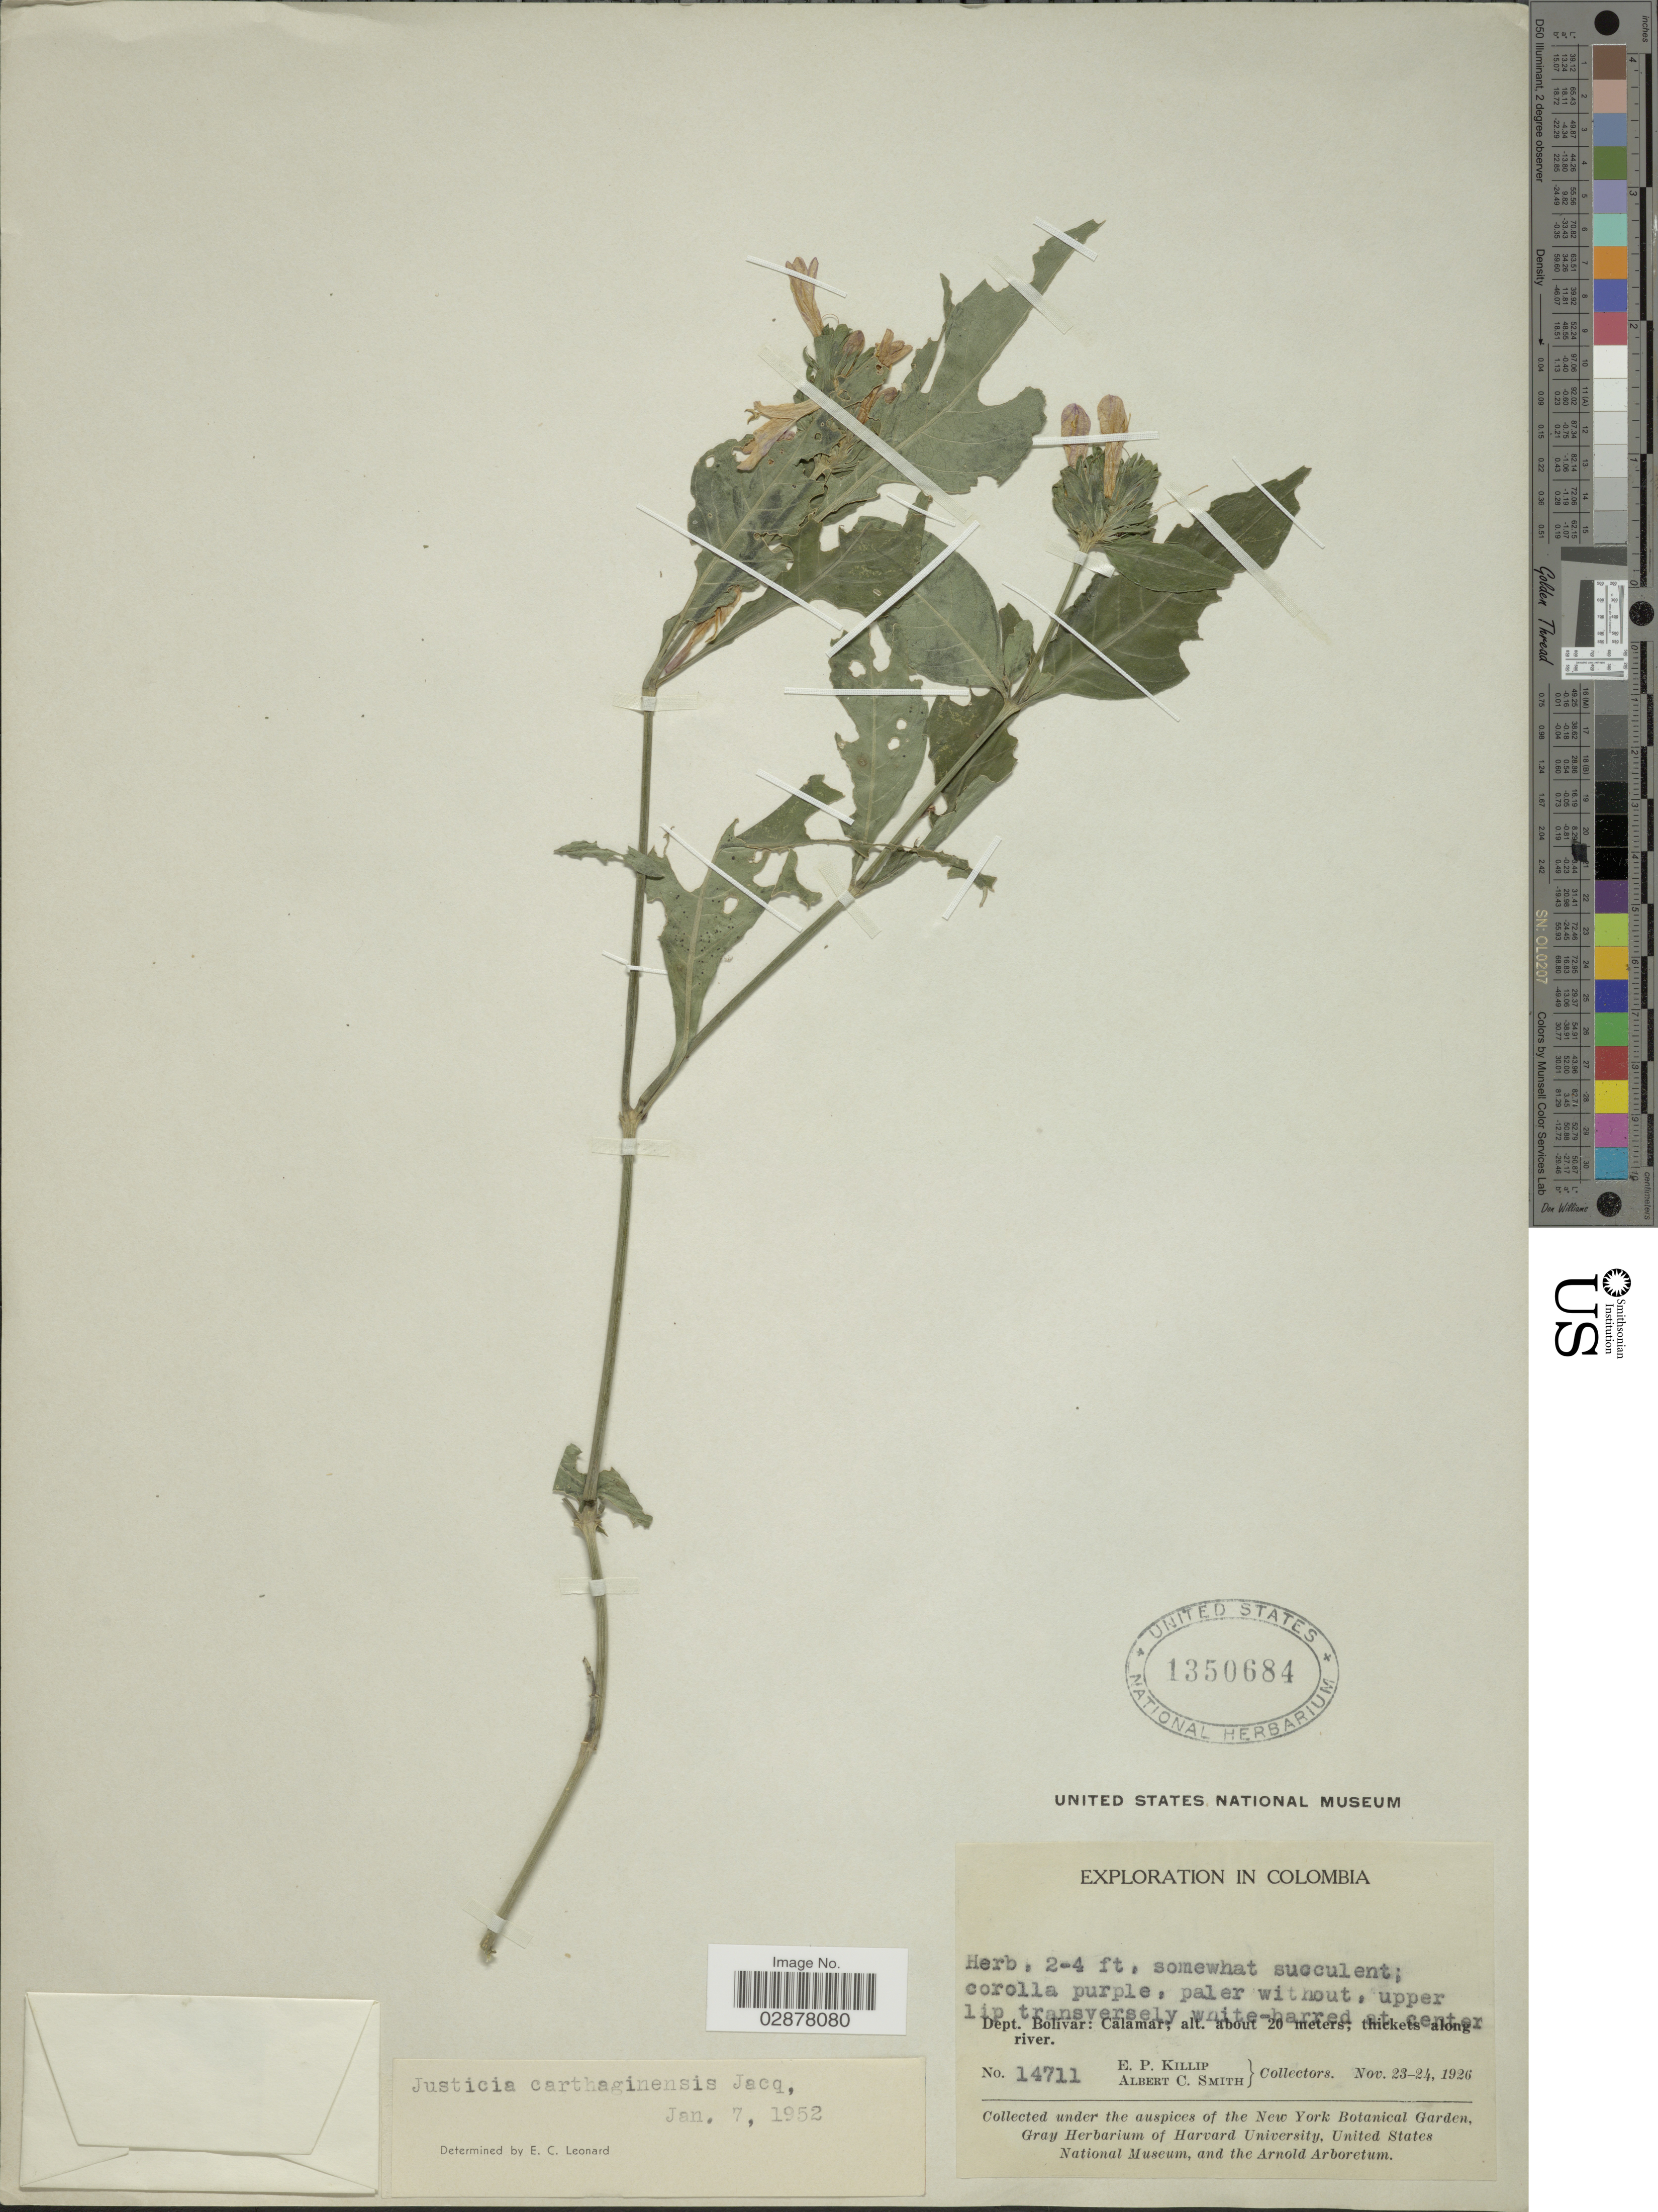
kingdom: Plantae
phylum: Tracheophyta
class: Magnoliopsida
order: Lamiales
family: Acanthaceae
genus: Justicia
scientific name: Justicia carthaginensis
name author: Jacq.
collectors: E. P. Killip & A. C. Smith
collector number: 14711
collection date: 1926-11-23/1926-11-24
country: Colombia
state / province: Bolívar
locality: Dept. Bolivar, Calamar, thickets along river.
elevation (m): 20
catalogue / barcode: US 1350684